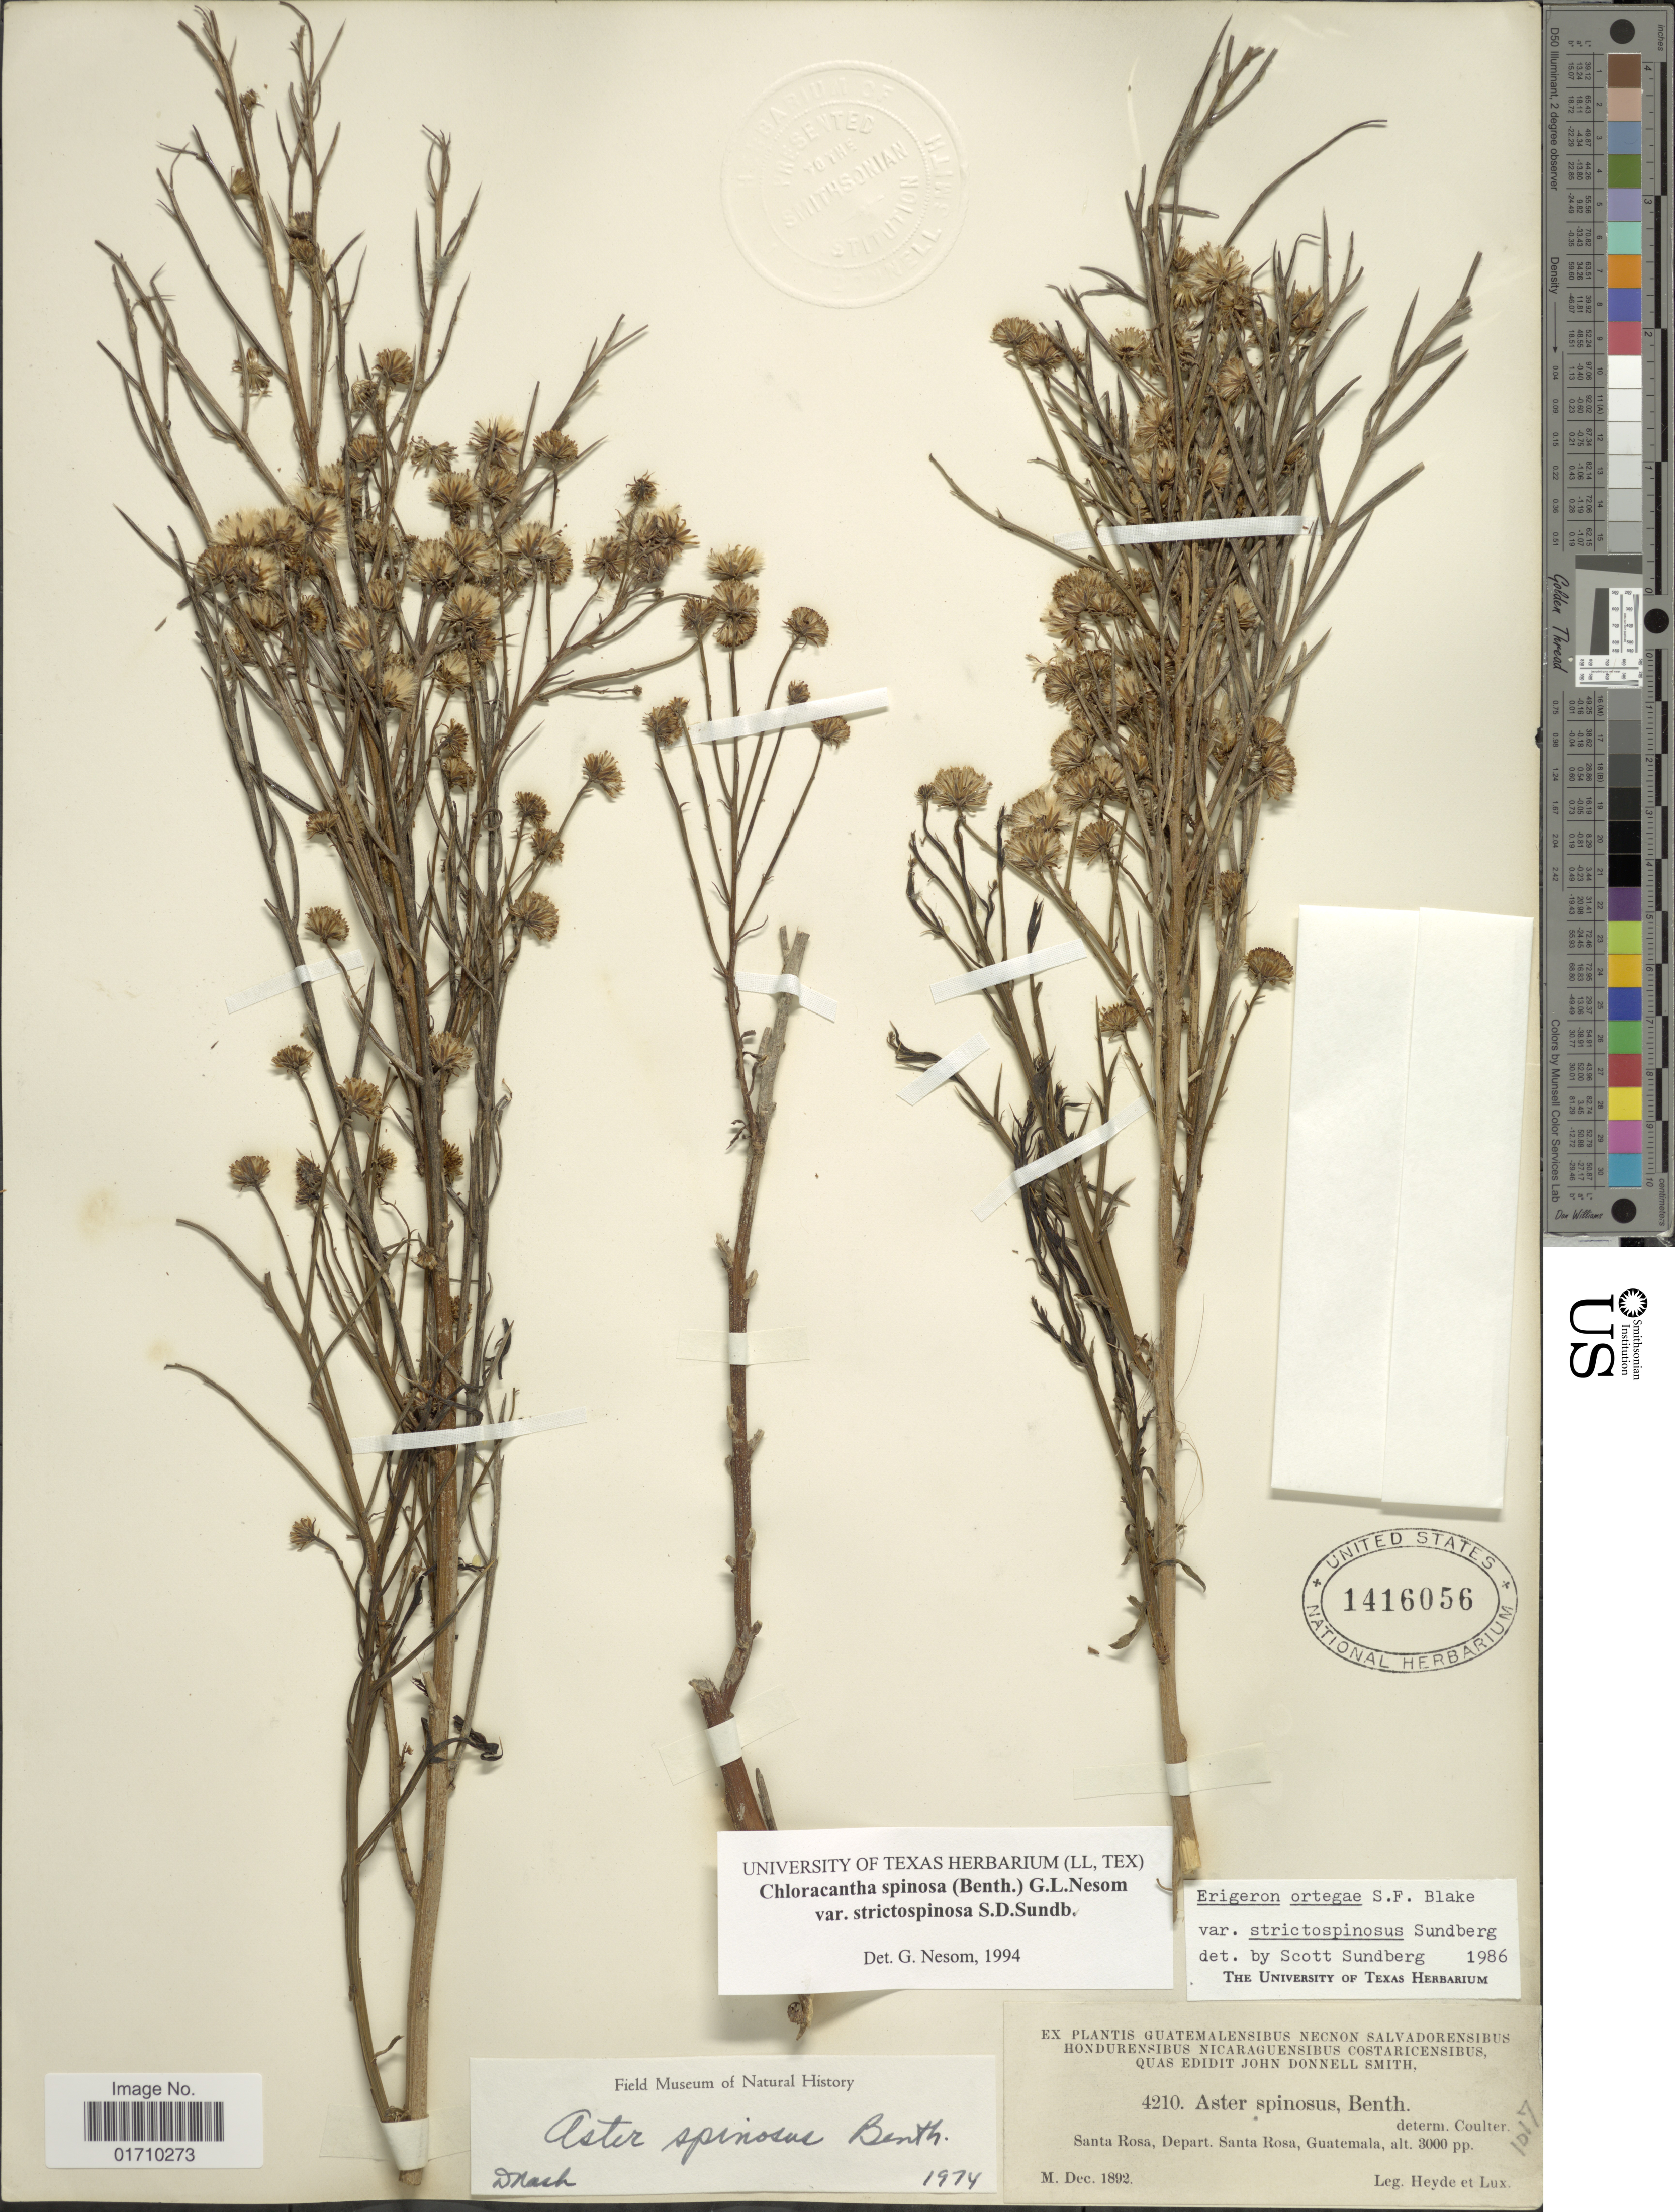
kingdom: Plantae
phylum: Tracheophyta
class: Magnoliopsida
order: Asterales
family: Asteraceae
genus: Chloracantha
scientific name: Chloracantha spinosa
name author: (Benth.) G.L. Nesom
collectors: Heyde & Lux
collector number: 4210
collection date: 1892-12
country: Guatemala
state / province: Santa Rosa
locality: Santa Rosa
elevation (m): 914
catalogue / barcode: US 1416056